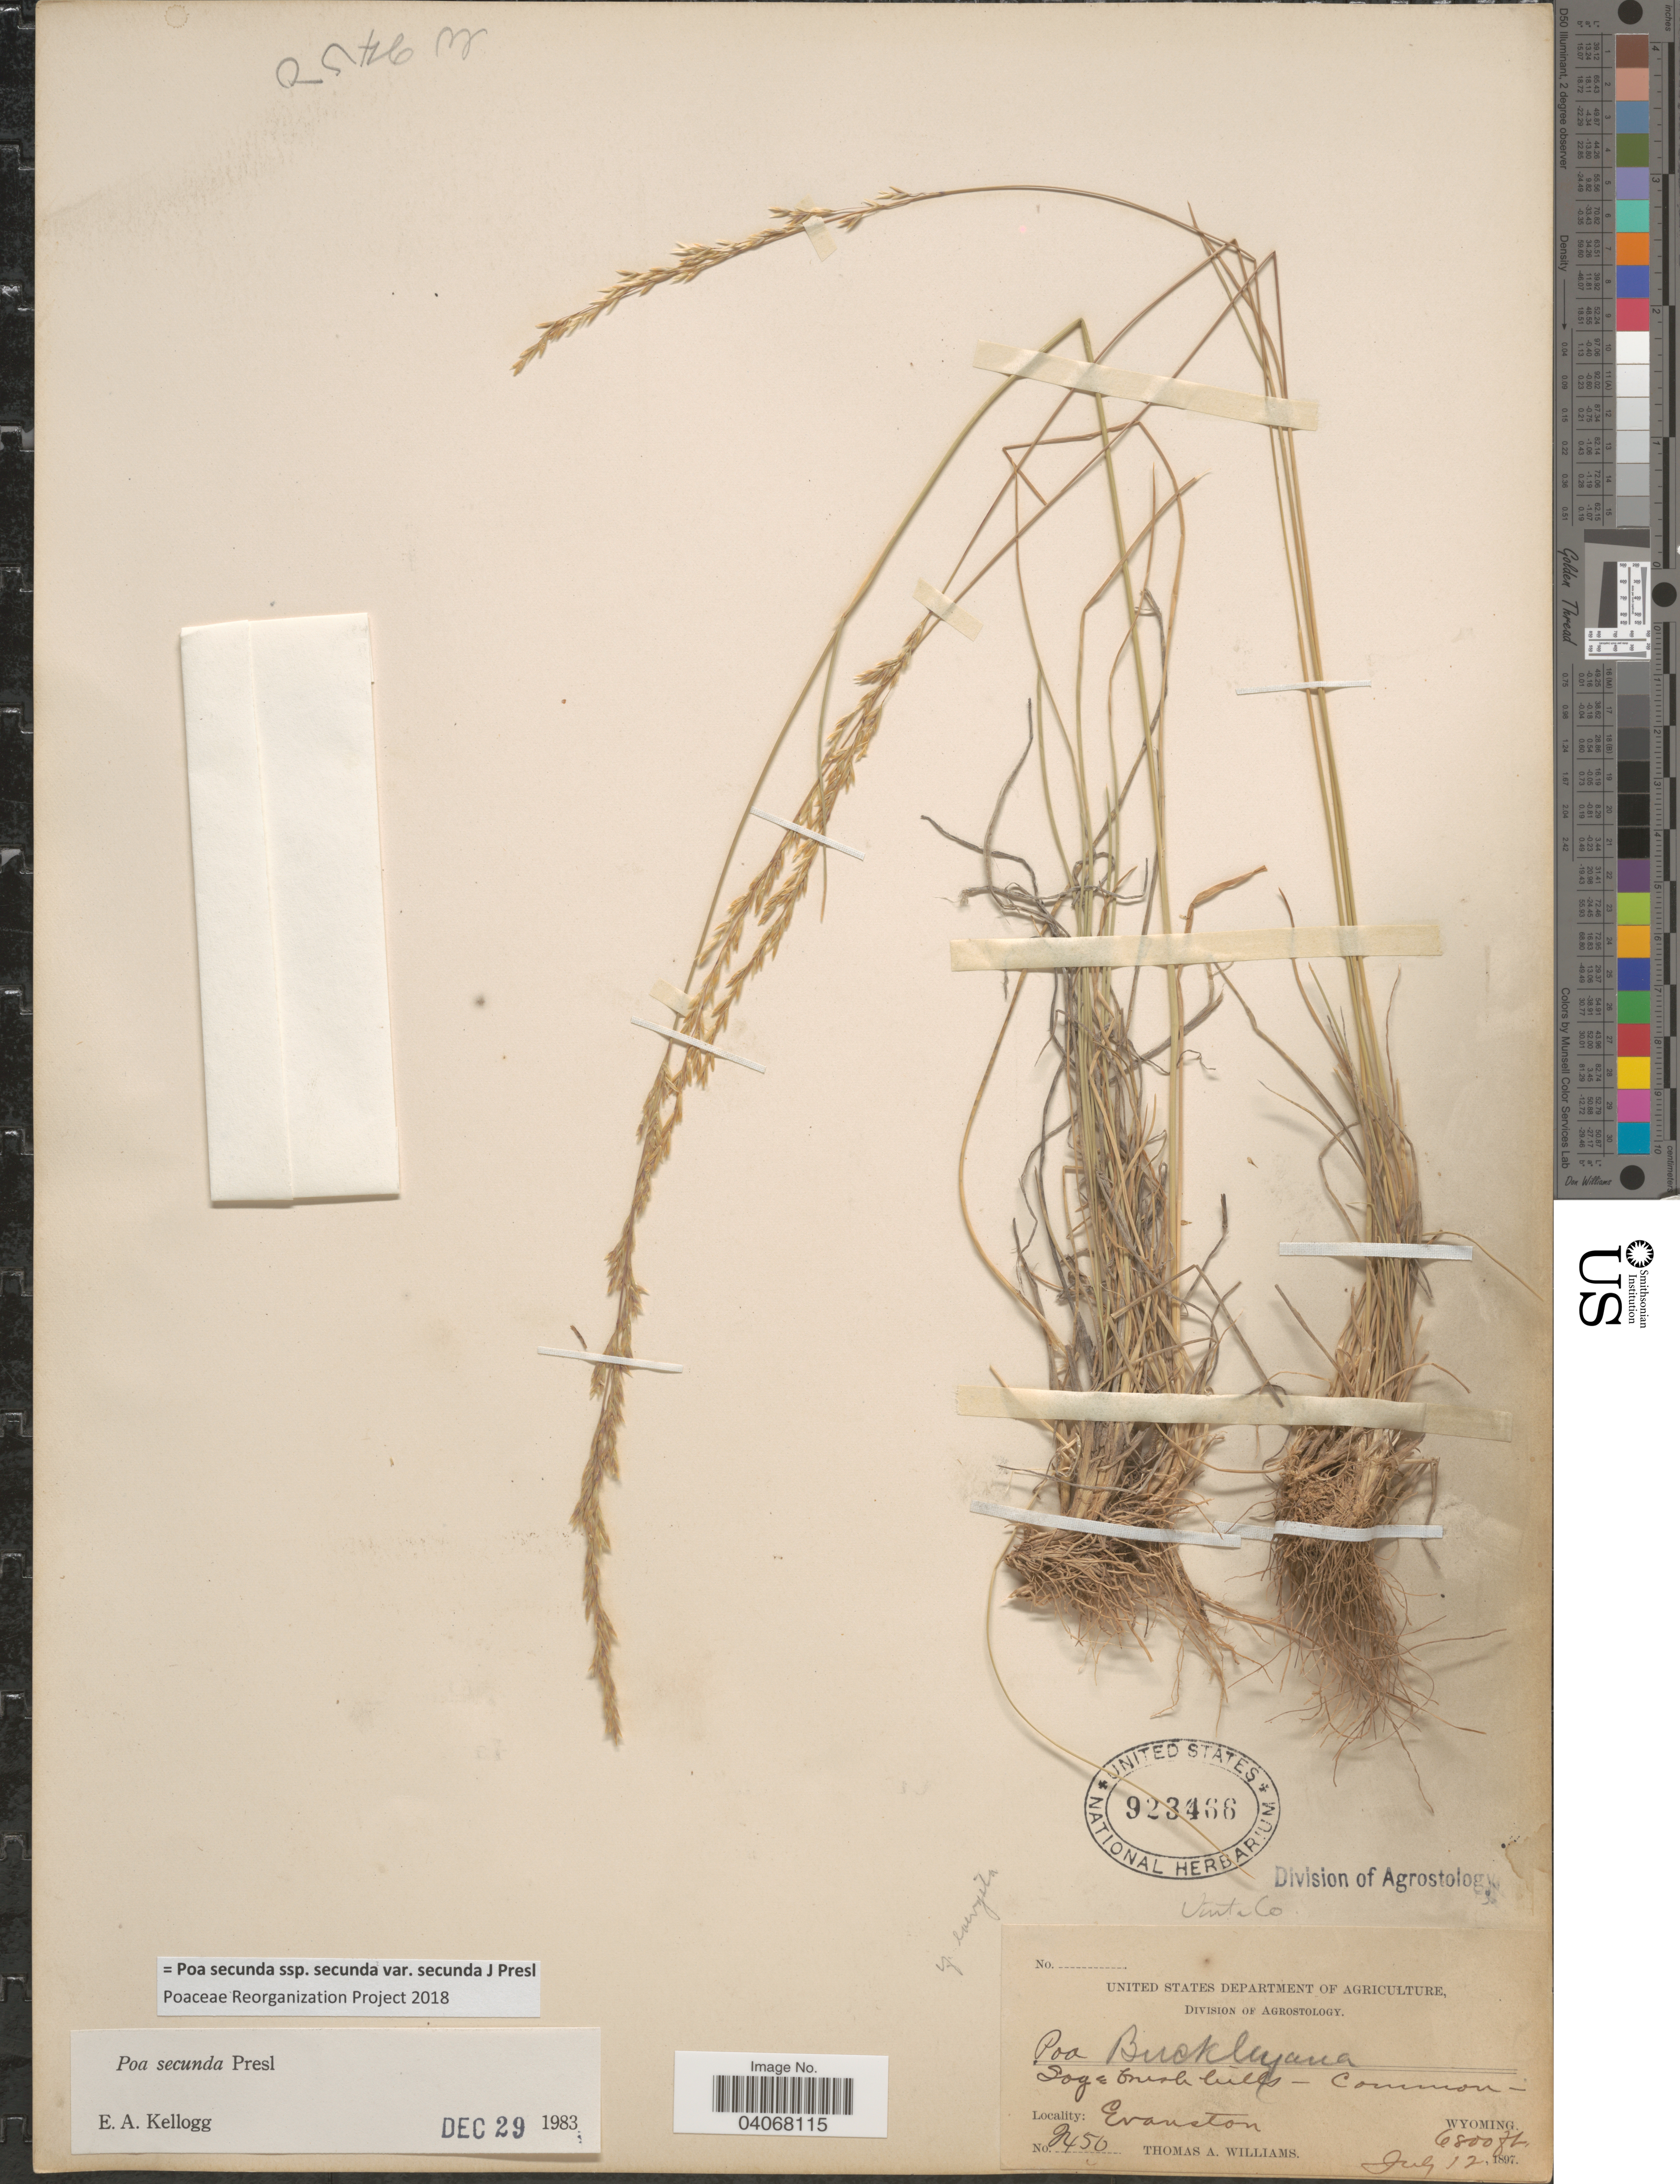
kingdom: Plantae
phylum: Tracheophyta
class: Liliopsida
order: Poales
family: Poaceae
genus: Poa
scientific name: Poa secunda subsp. secunda var. secunda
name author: J. Presl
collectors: T. A. Williams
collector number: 2450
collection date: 1897-07-12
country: United States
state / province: Wyoming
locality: Evanston.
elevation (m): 2073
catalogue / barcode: US 923466